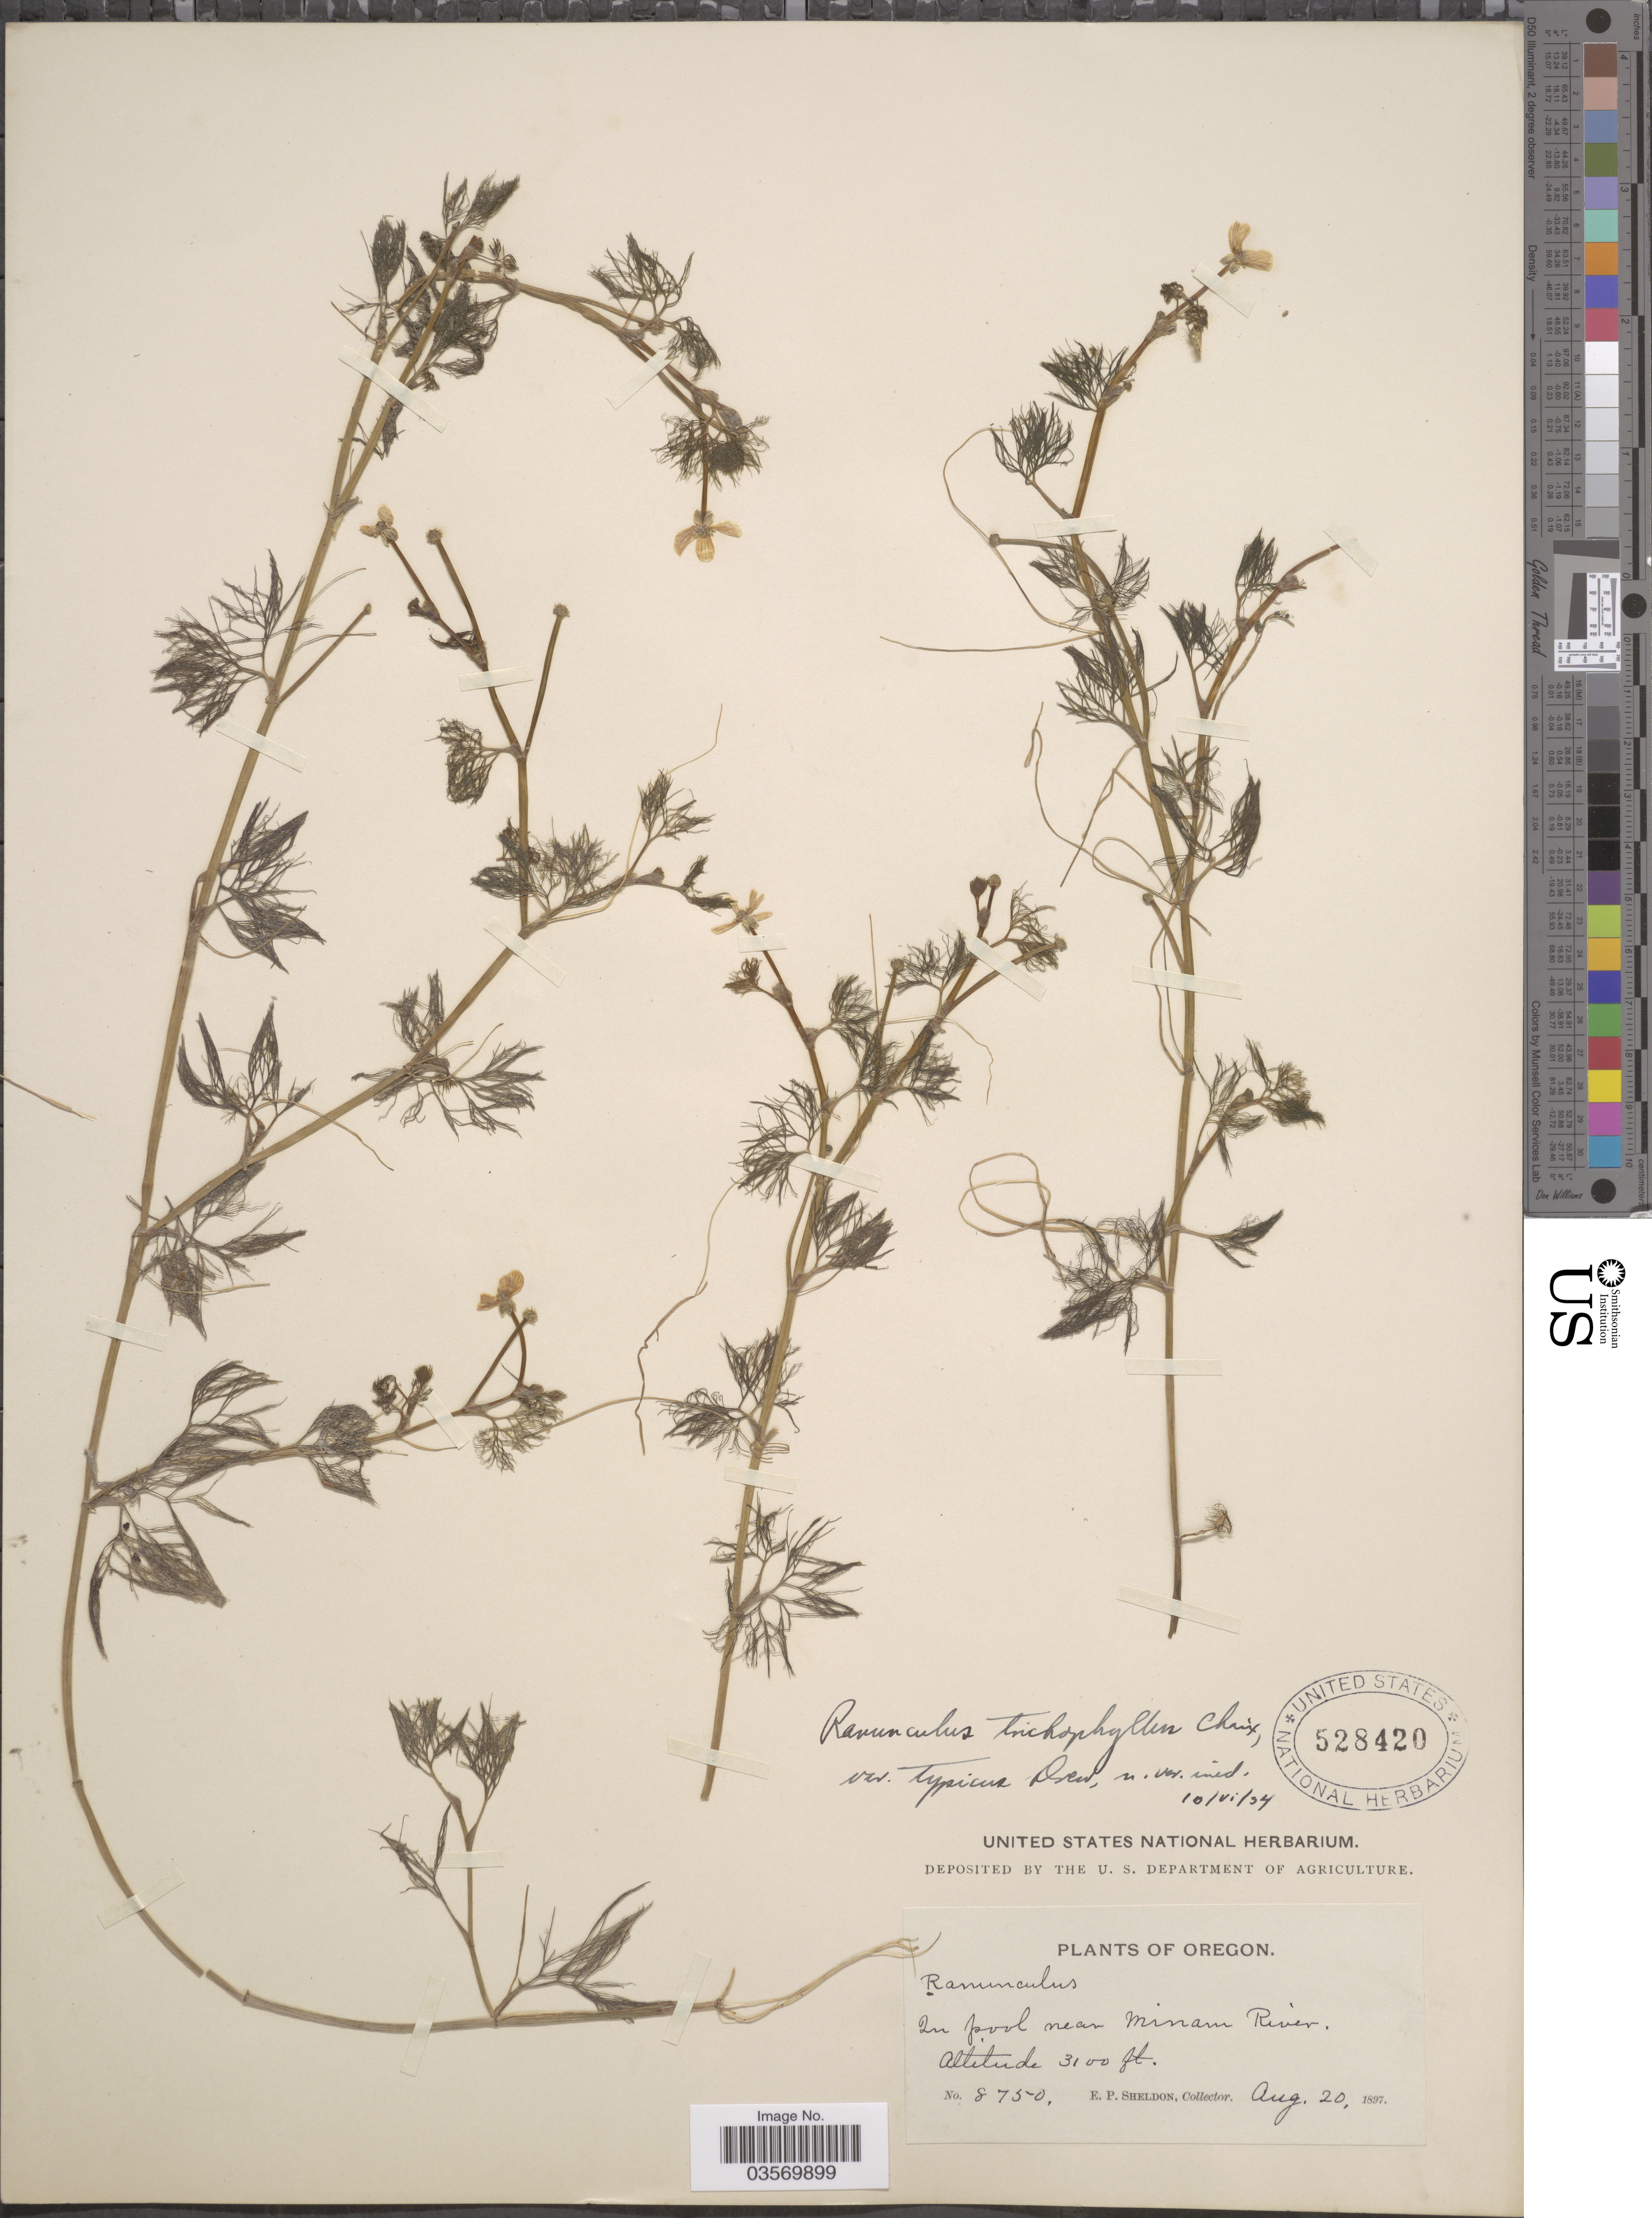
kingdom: Plantae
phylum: Tracheophyta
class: Magnoliopsida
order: Ranunculales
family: Ranunculaceae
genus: Ranunculus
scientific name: Ranunculus trichophyllus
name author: Chaix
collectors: E. P. Sheldon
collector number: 8750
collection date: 1897-08-20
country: United States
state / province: Oregon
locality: In pool near Minam River.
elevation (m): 945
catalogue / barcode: US 528420